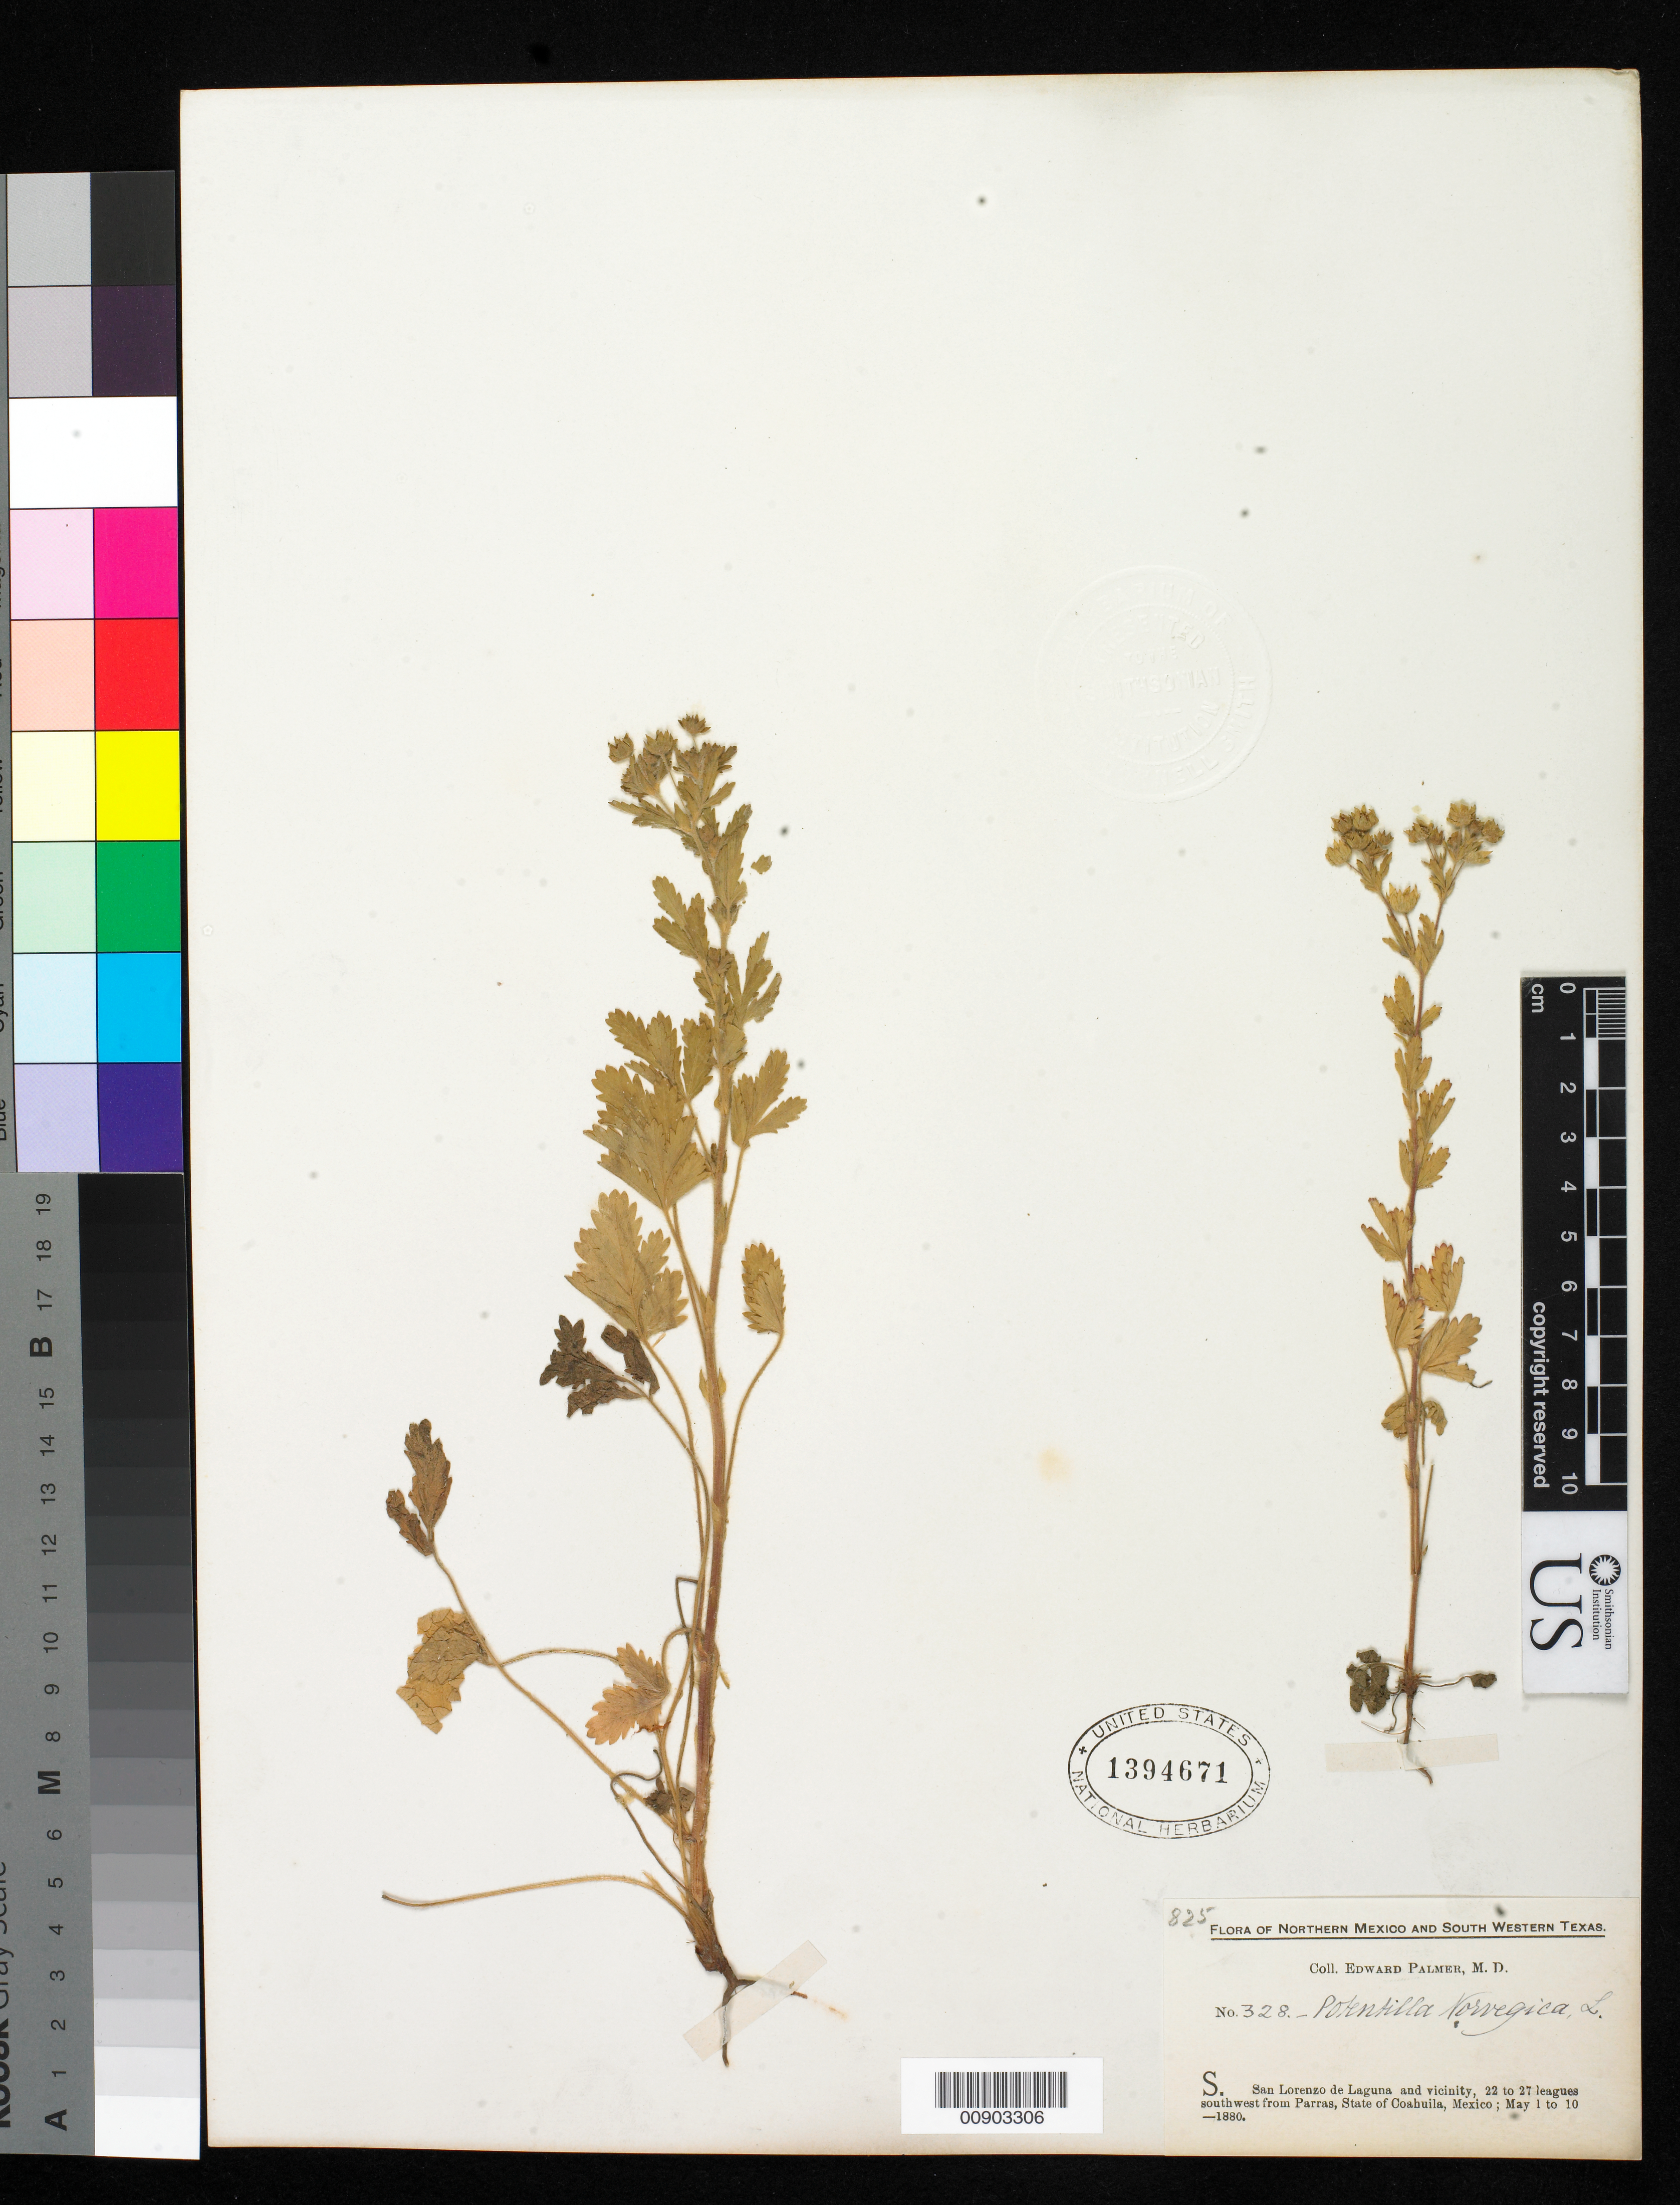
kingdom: Plantae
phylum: Tracheophyta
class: Magnoliopsida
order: Rosales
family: Rosaceae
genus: Potentilla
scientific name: Potentilla norvegica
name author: L.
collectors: E. Palmer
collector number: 328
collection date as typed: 01 May 1880 to 10 May 1880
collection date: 1880-05-01/1880-05-10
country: Mexico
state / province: Coahuila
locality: S. San Lorenzo de Laguna and vicinity, 22 to 27 leagues southwest of Parras, Coahuila.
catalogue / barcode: US 1394671